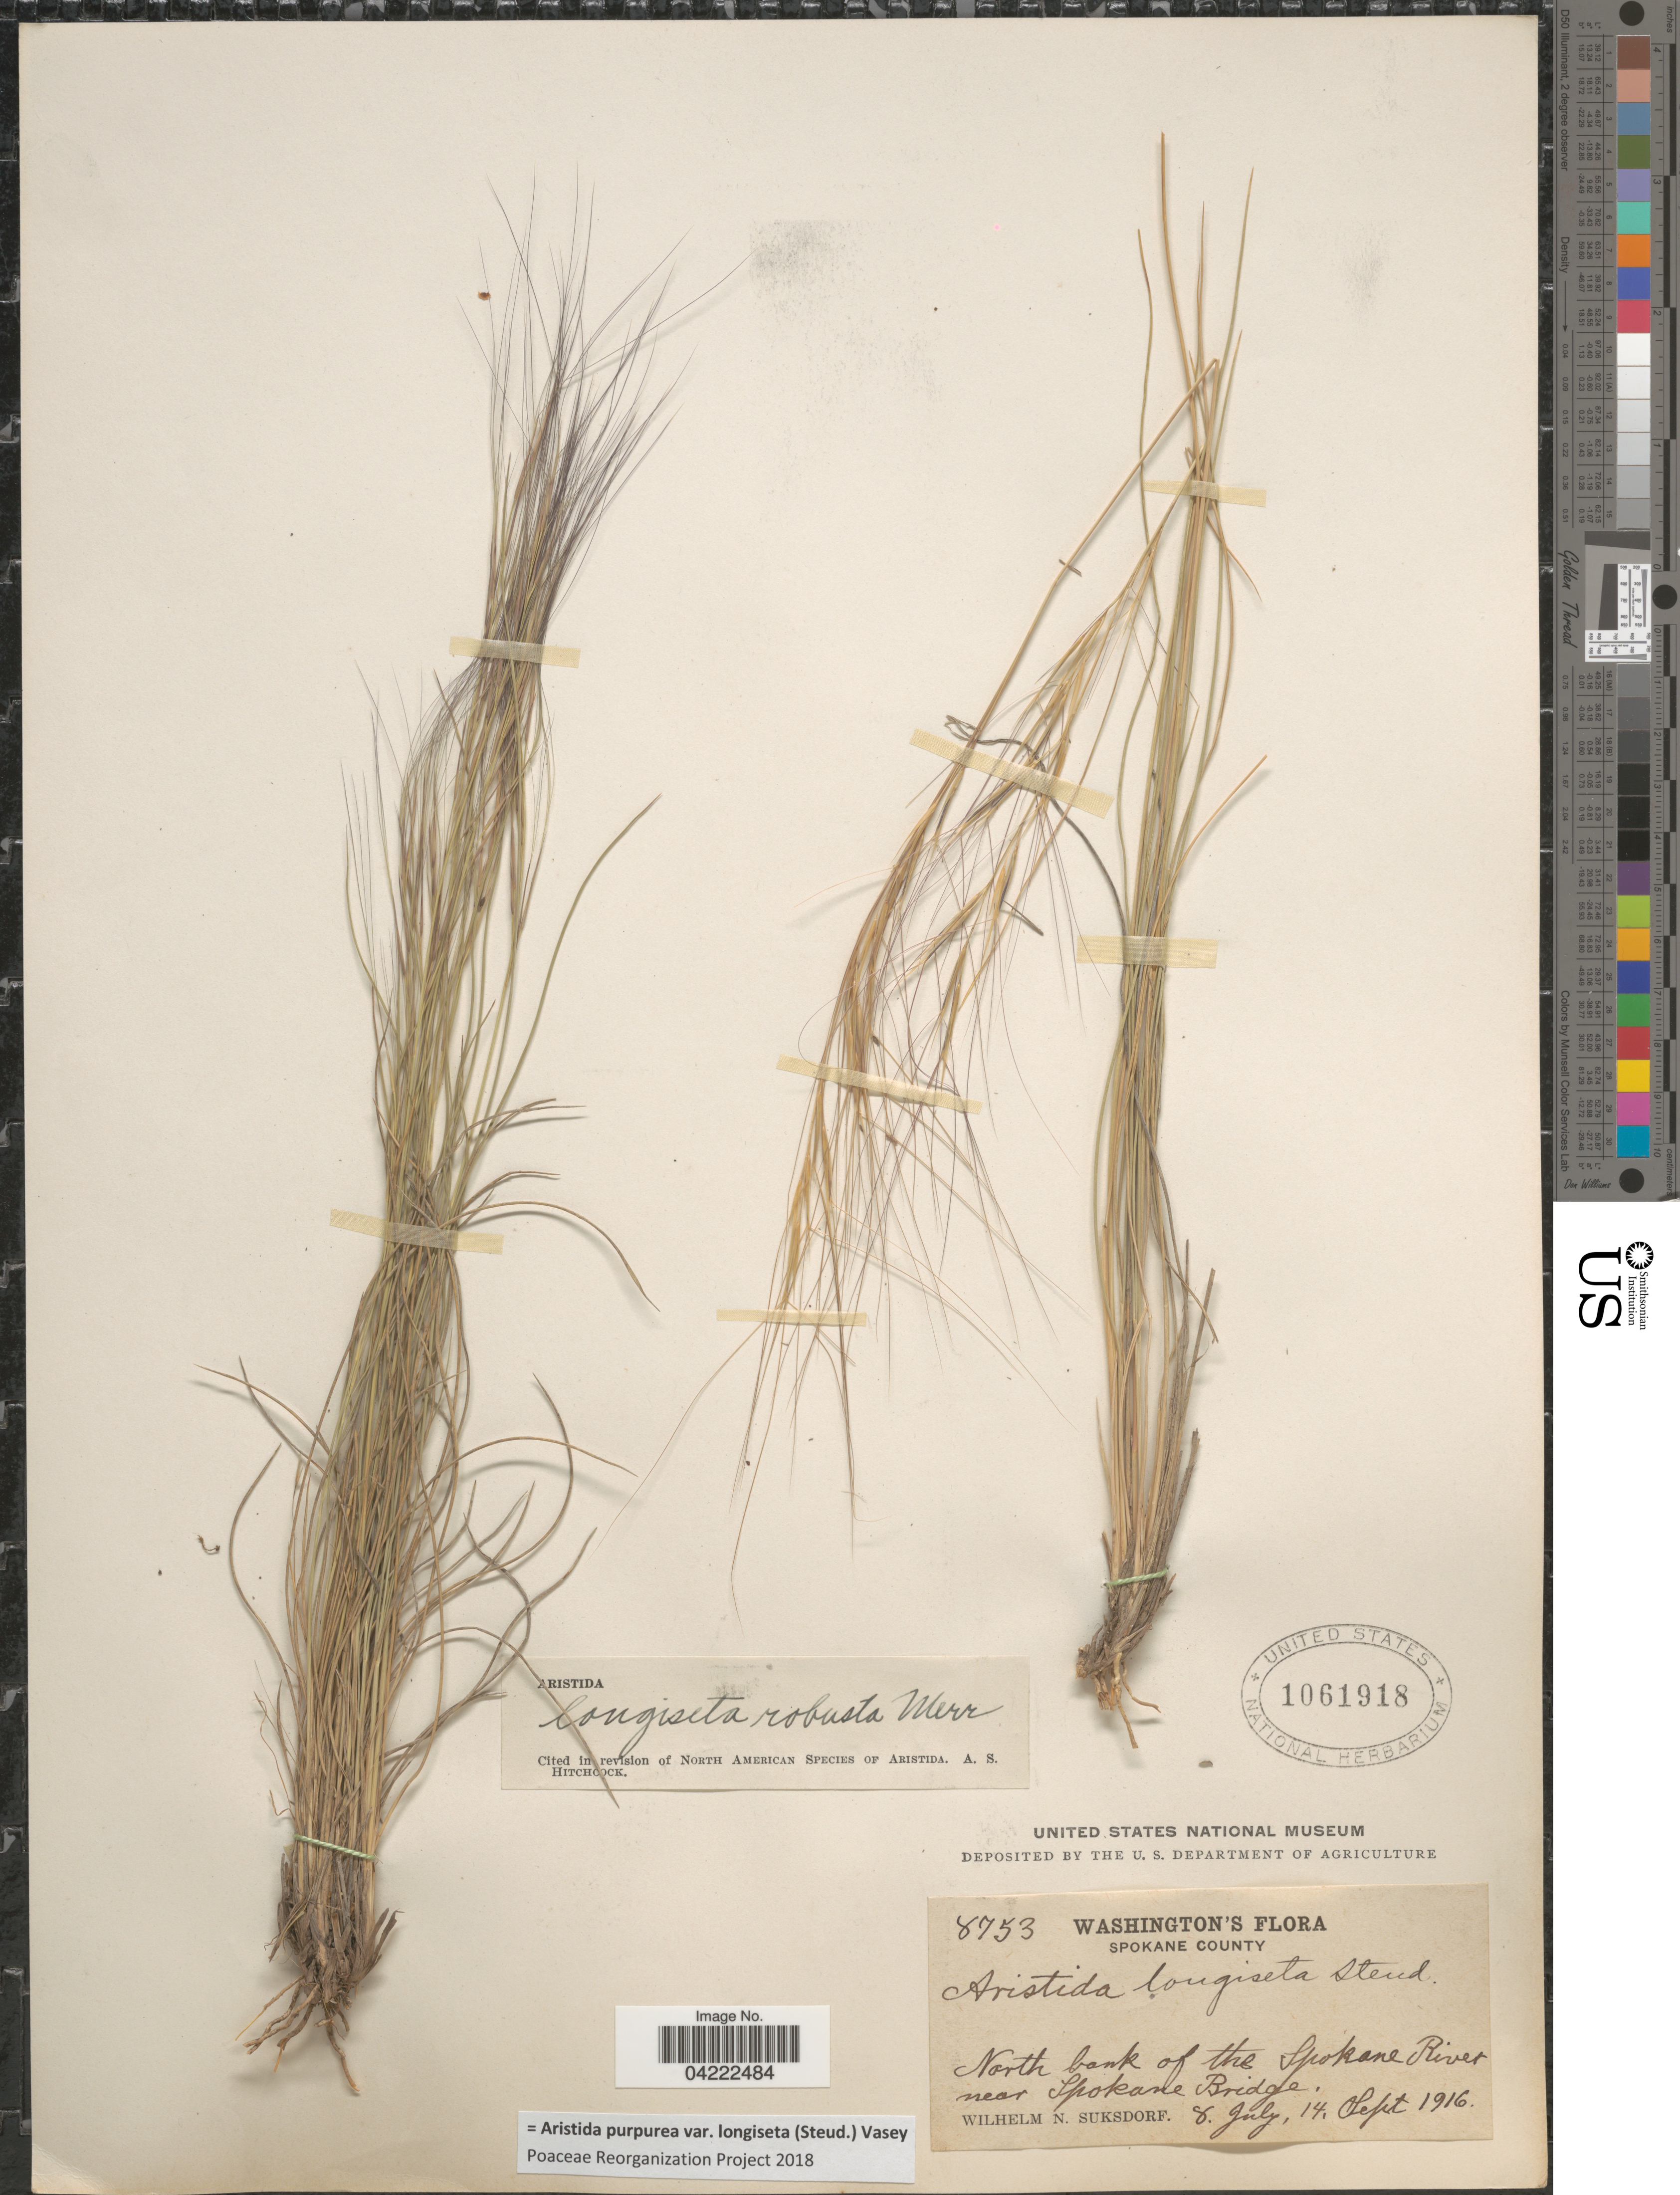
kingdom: Plantae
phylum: Tracheophyta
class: Liliopsida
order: Poales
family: Poaceae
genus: Aristida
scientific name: Aristida purpurea var. longiseta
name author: (Steud.) Vasey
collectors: W. N. Suksdorf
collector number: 8753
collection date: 1916-07-08/1916-09-14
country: United States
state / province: Washington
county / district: Spokane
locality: Spokane County. North bank of the Spokane River near Spokane Bridge.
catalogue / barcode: US 1061918